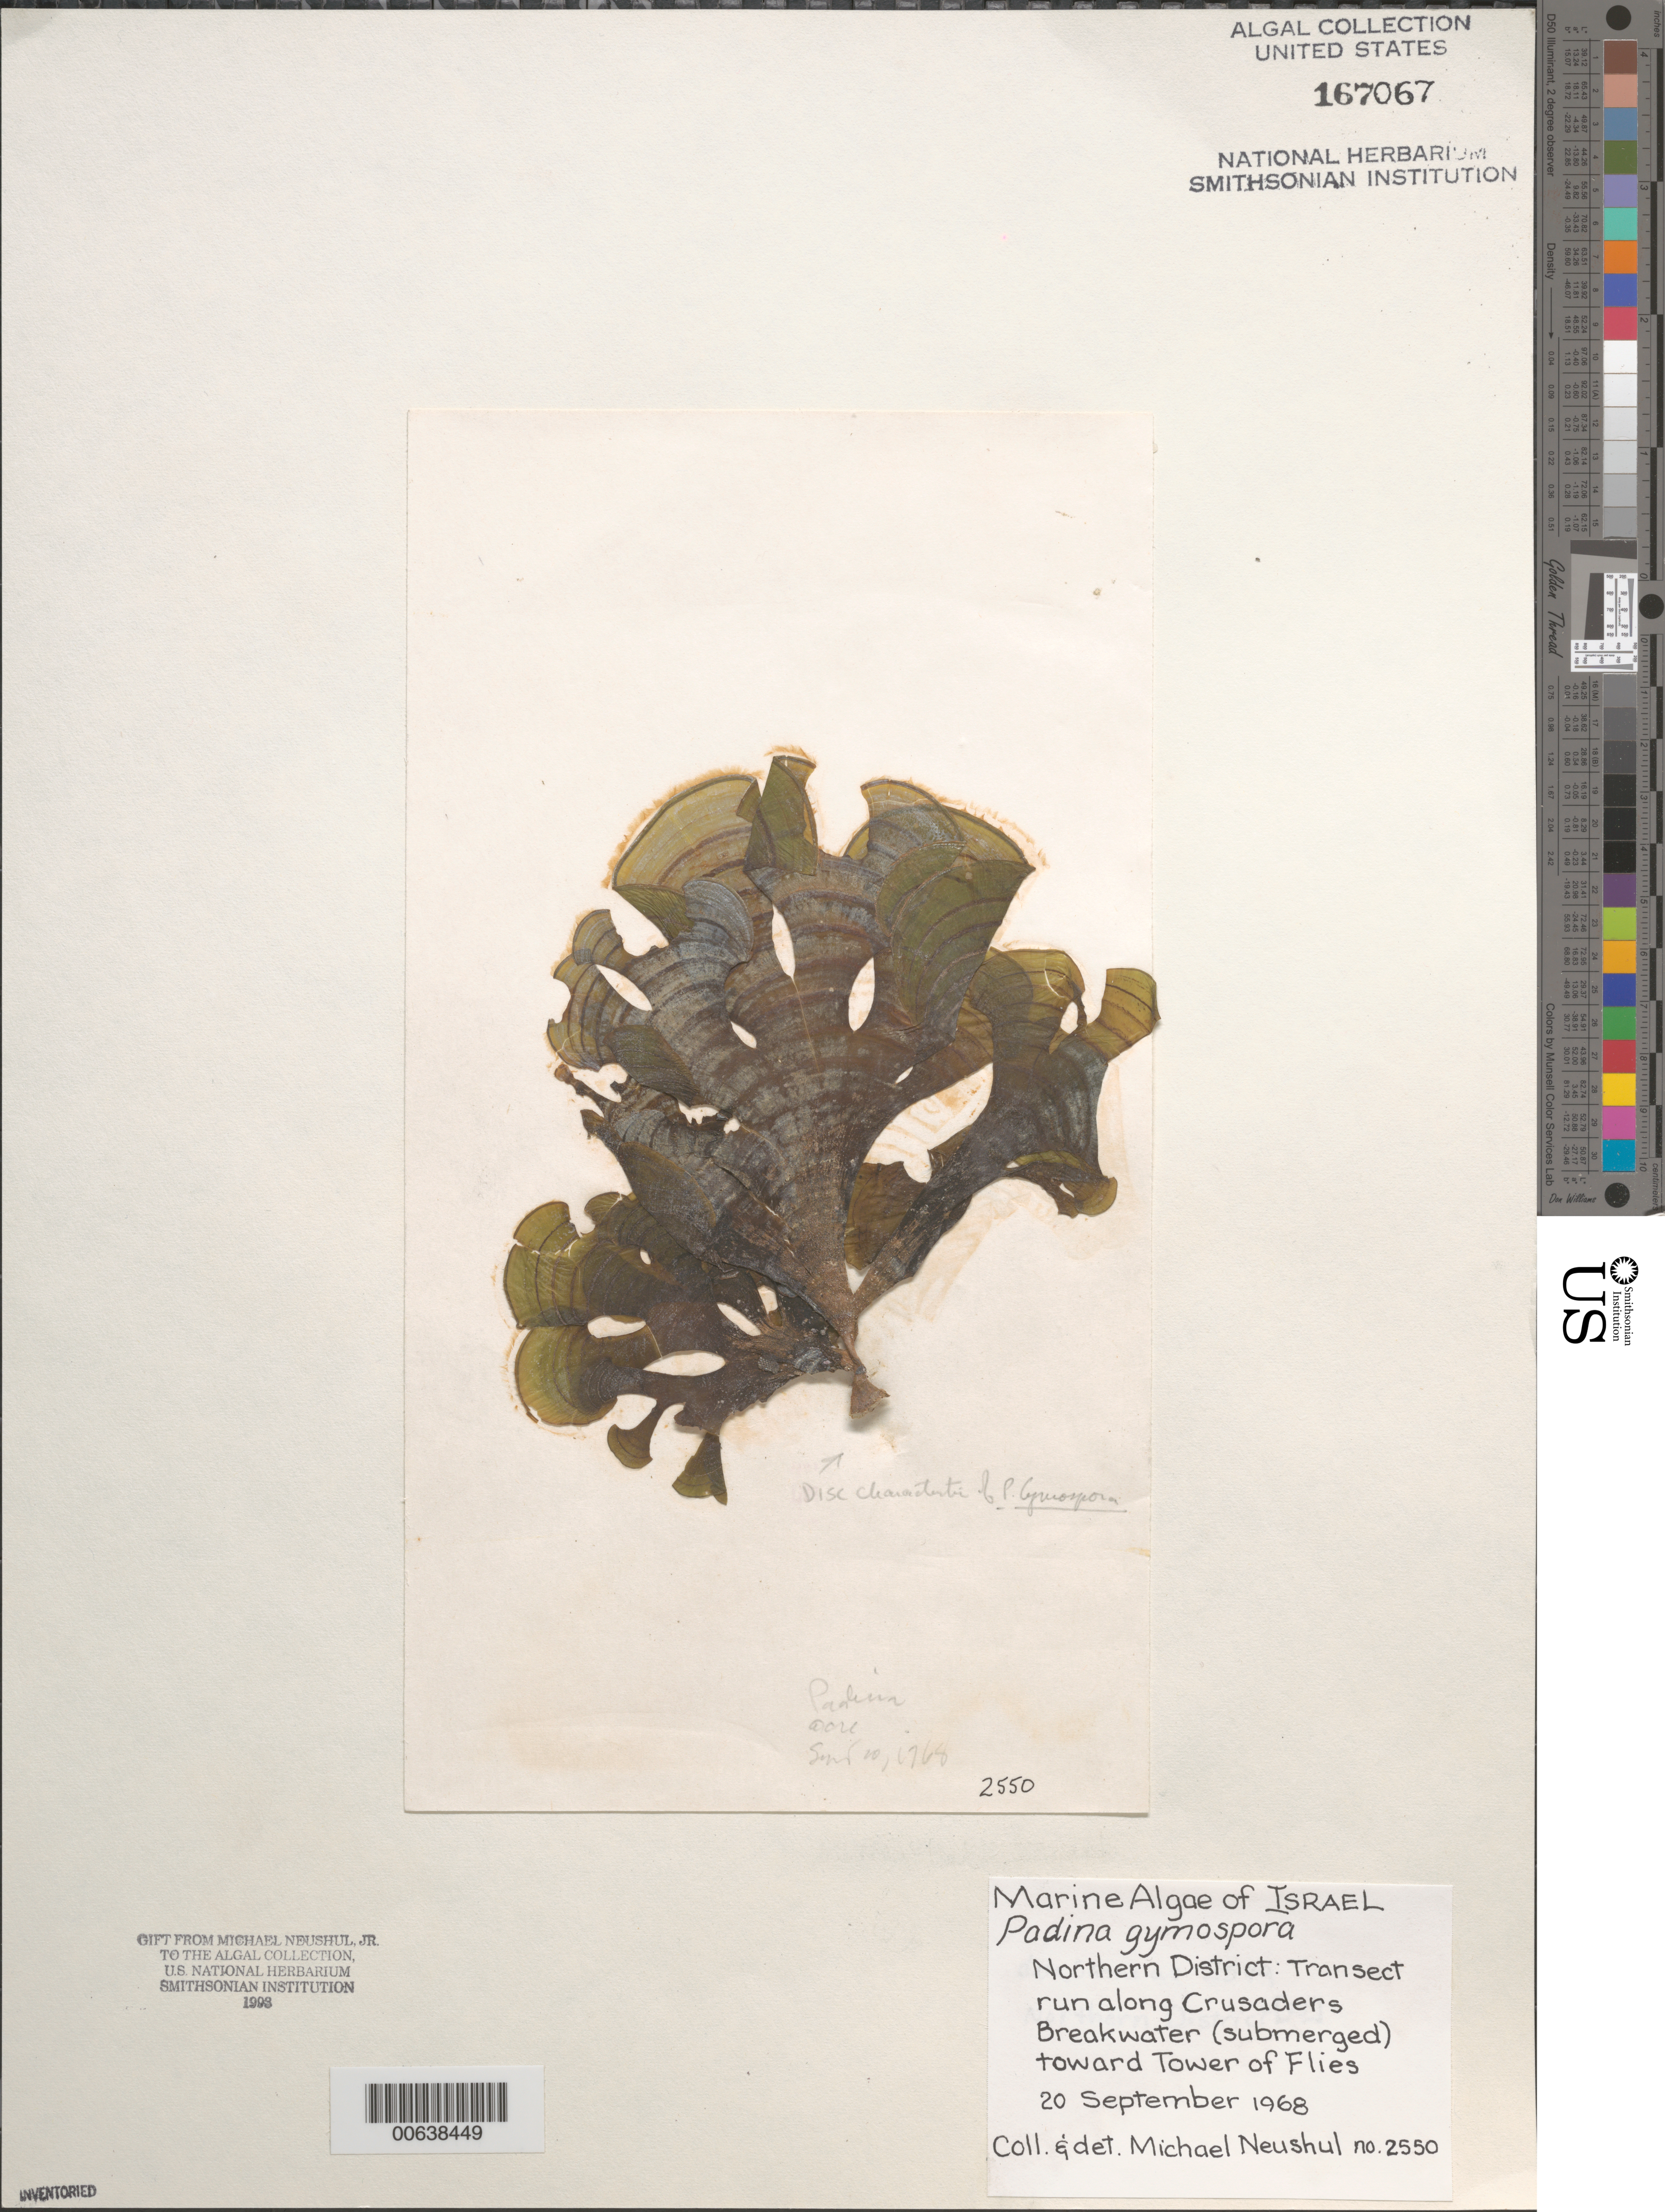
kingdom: Chromista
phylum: Ochrophyta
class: Phaeophyceae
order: Dictyotales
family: Dictyotaceae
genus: Padina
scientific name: Padina gymnospora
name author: (Kütz.) O.G. Sond.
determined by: Neushul, M.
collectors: M. Neushul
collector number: Neushul 2550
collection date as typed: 20 Sep 1968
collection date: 1968-09-20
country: Israel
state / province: Northern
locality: Crusaders Breakwater toward Tower of Flies, Acre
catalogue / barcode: US 167067